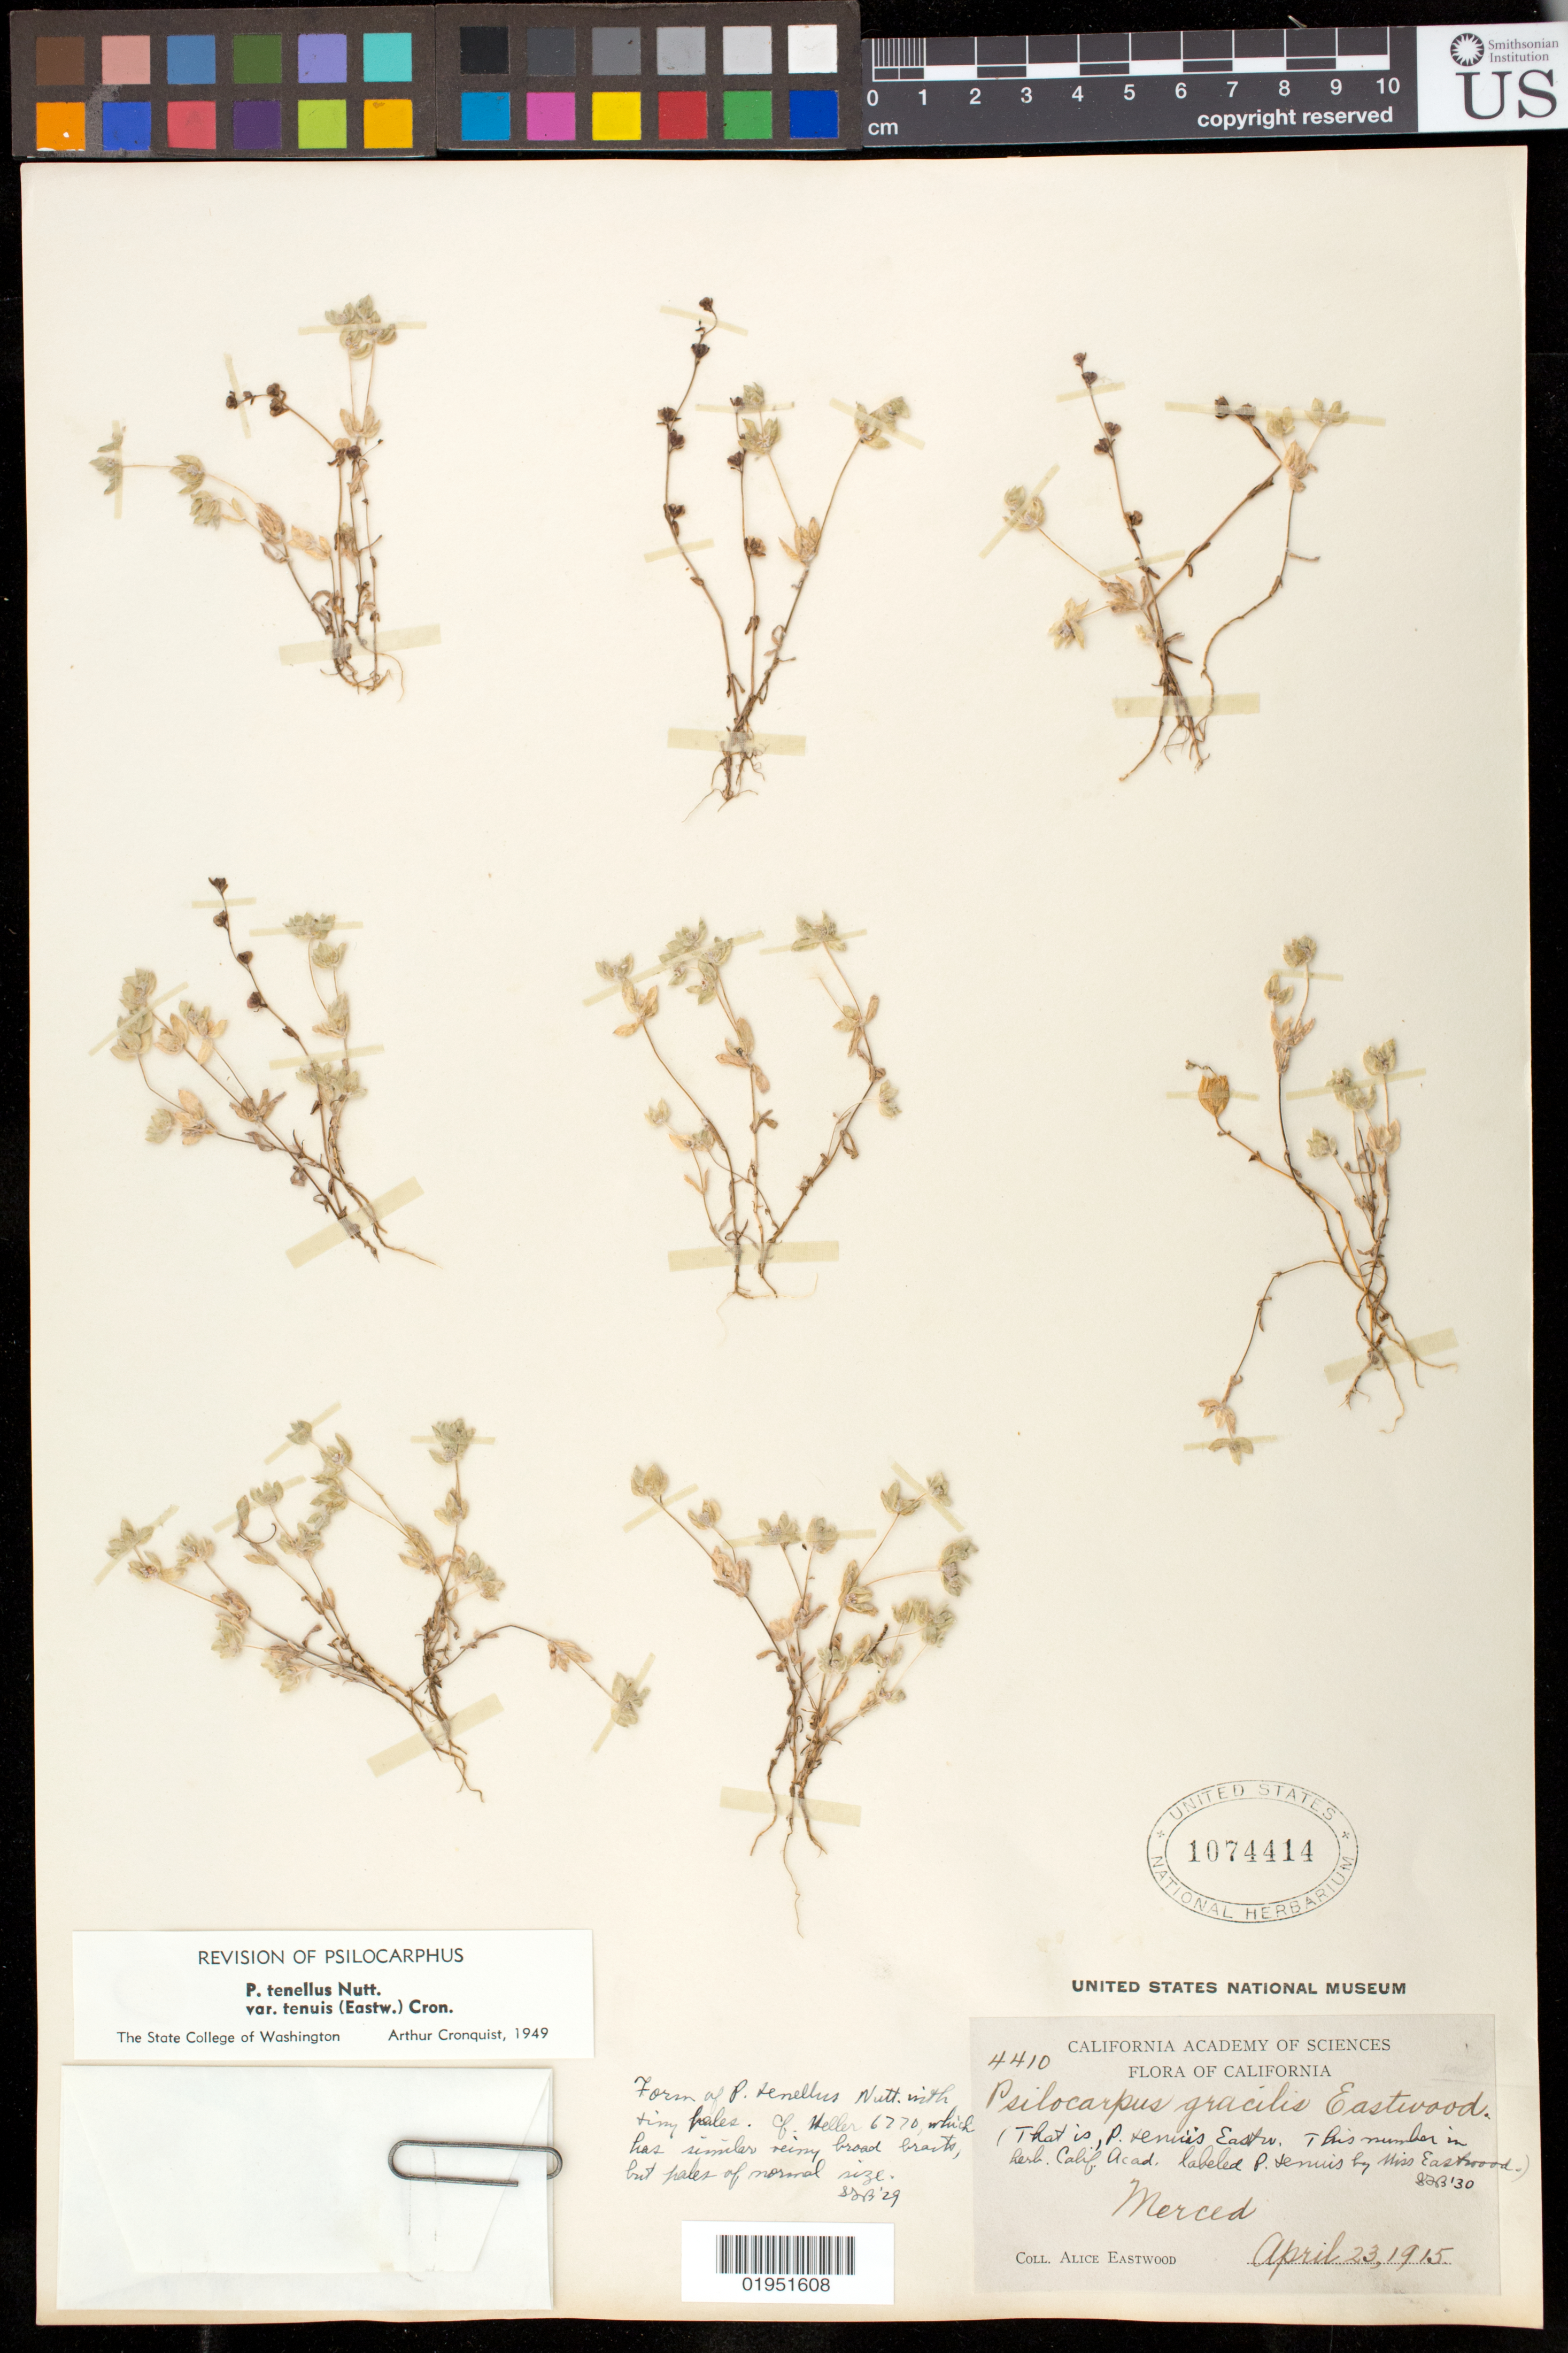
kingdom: Plantae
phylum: Tracheophyta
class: Magnoliopsida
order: Asterales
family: Asteraceae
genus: Psilocarphus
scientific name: Psilocarphus tenellus var. tenuis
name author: (Eastw.) Cronq.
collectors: A. Eastwood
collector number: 4410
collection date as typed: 23 Apr 1915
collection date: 1915-04-23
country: United States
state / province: California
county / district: Merced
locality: Merced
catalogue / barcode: US 1074414